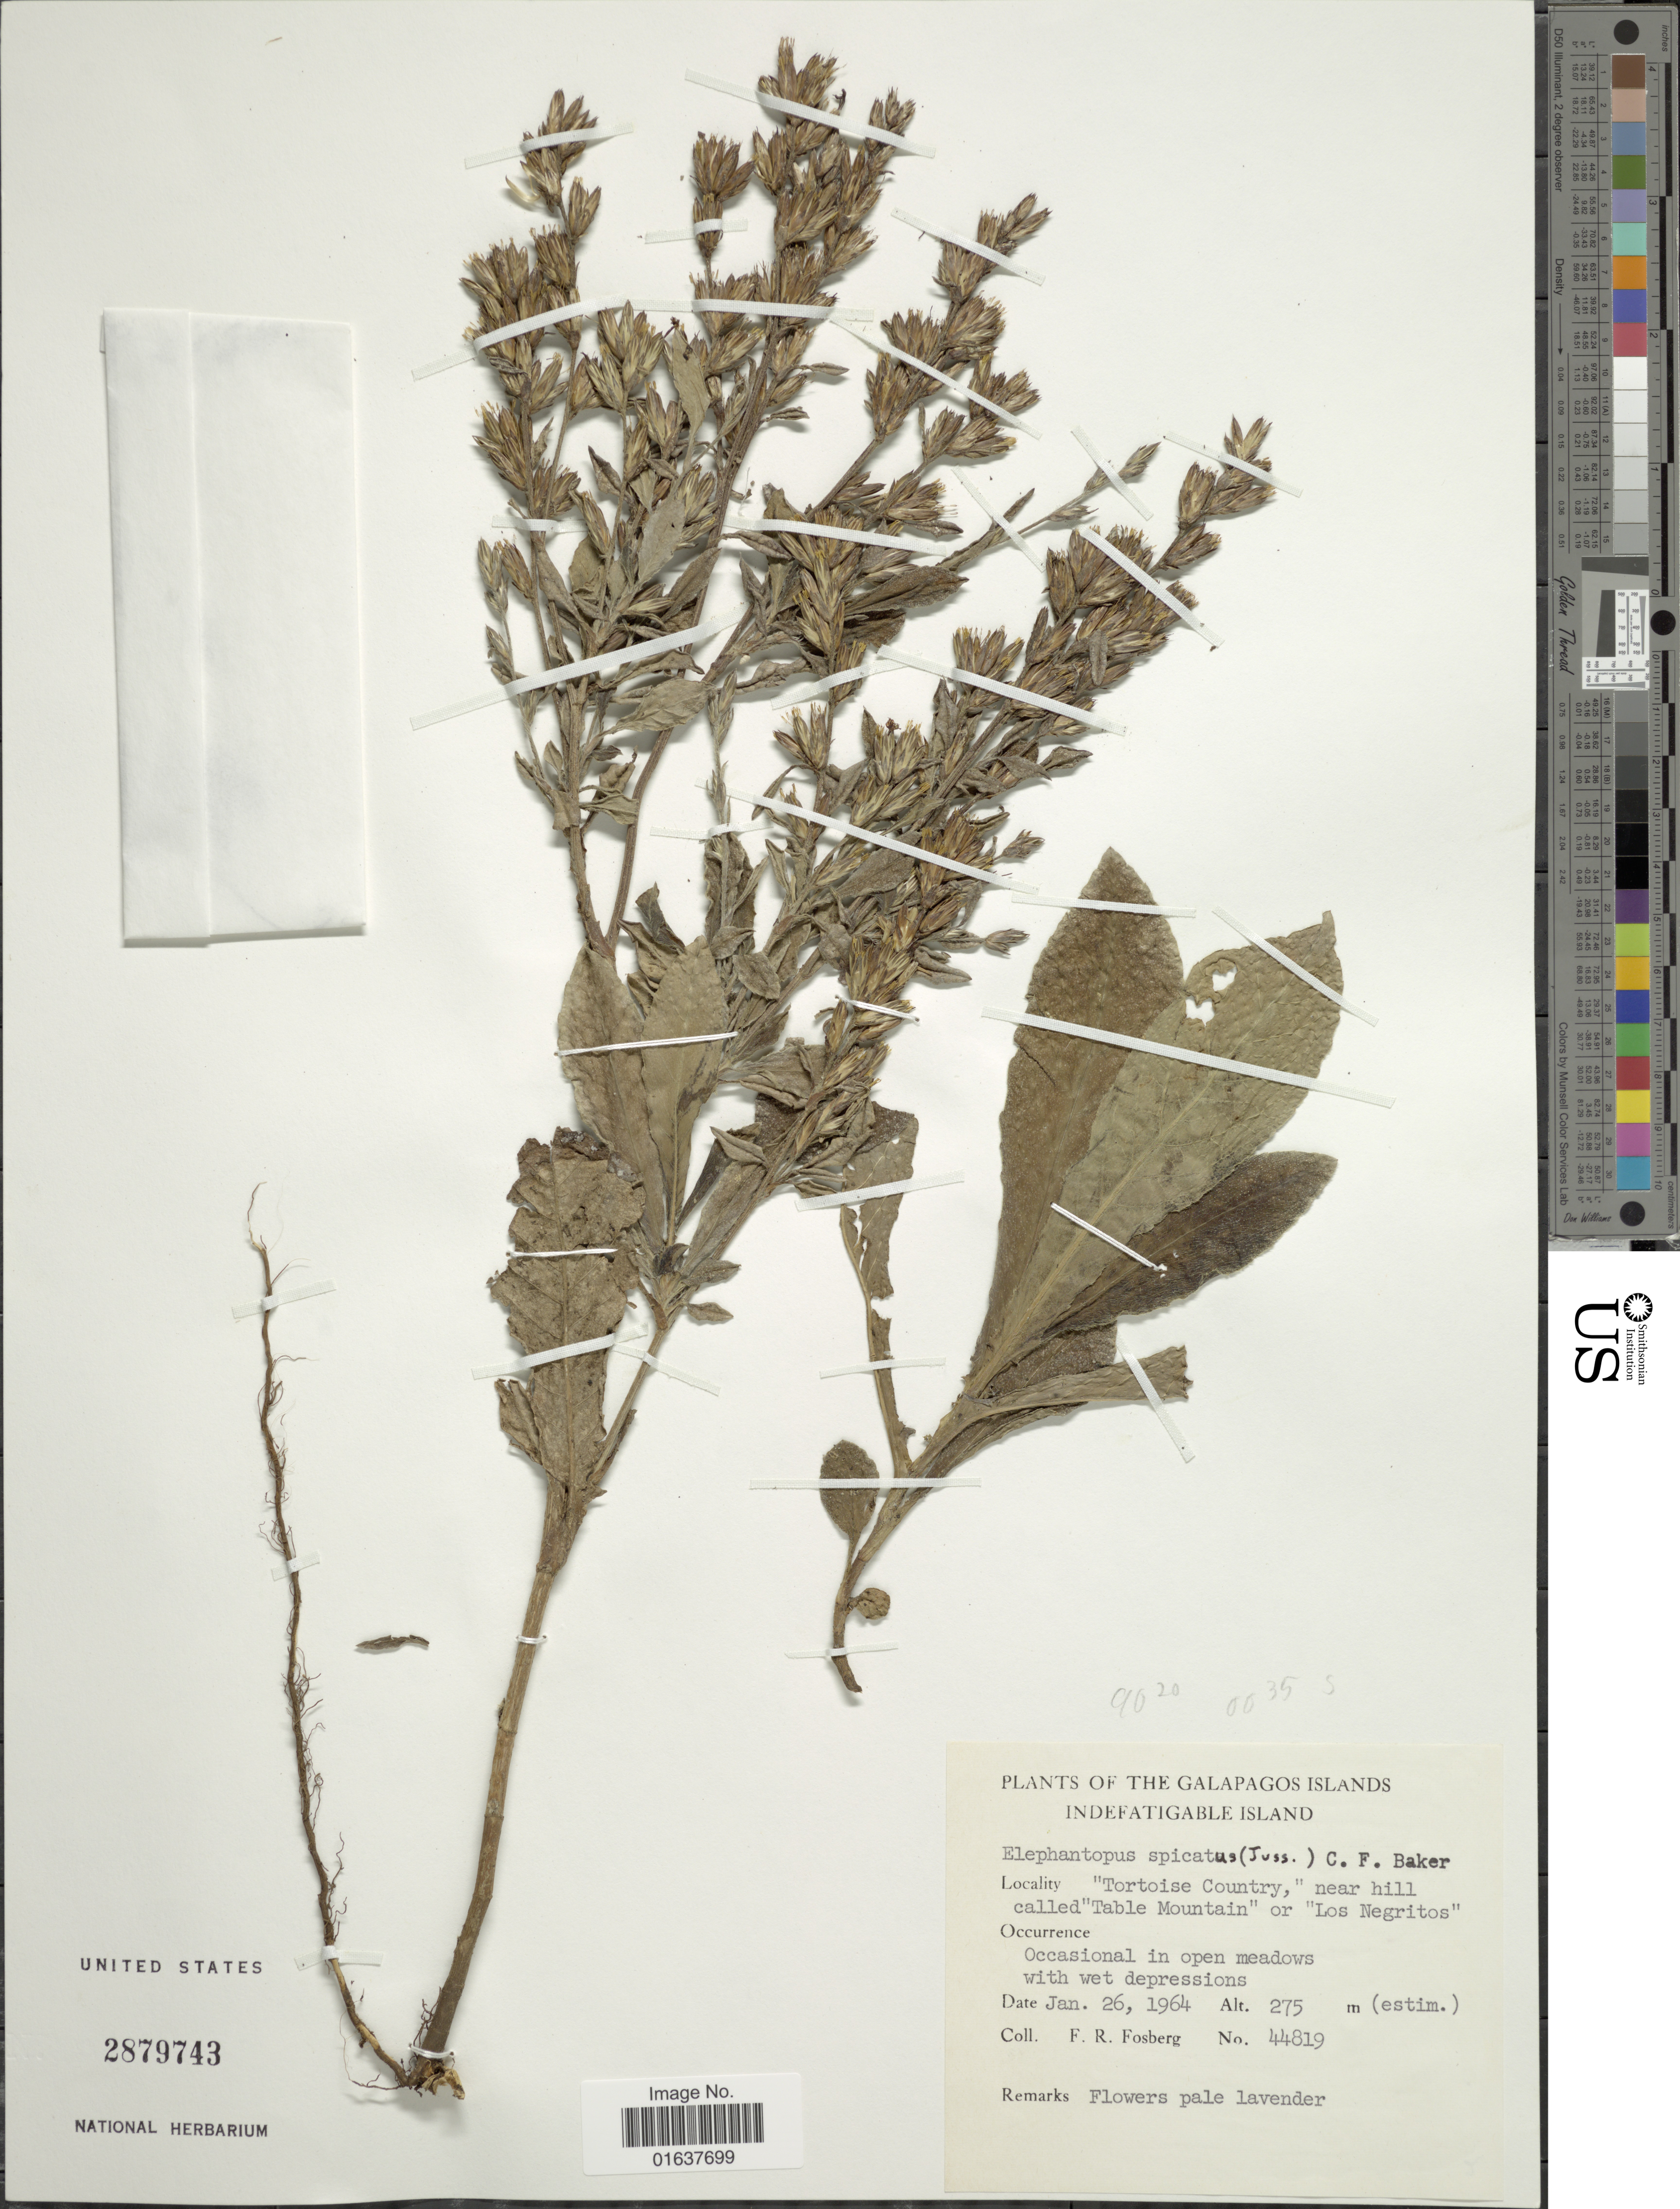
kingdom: Plantae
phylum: Tracheophyta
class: Magnoliopsida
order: Asterales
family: Asteraceae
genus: Pseudelephantopus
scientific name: Pseudelephantopus spicatus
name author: (Juss. ex Aubl.) C.F. Baker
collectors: F. R. Fosberg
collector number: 44819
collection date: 1964-01-26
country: Ecuador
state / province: Colón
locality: The Galapagos Islands. Indefatigable Island. Tortoise Country, near hill calles Table Mountain or Los Negritos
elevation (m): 275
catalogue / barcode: US 2879743